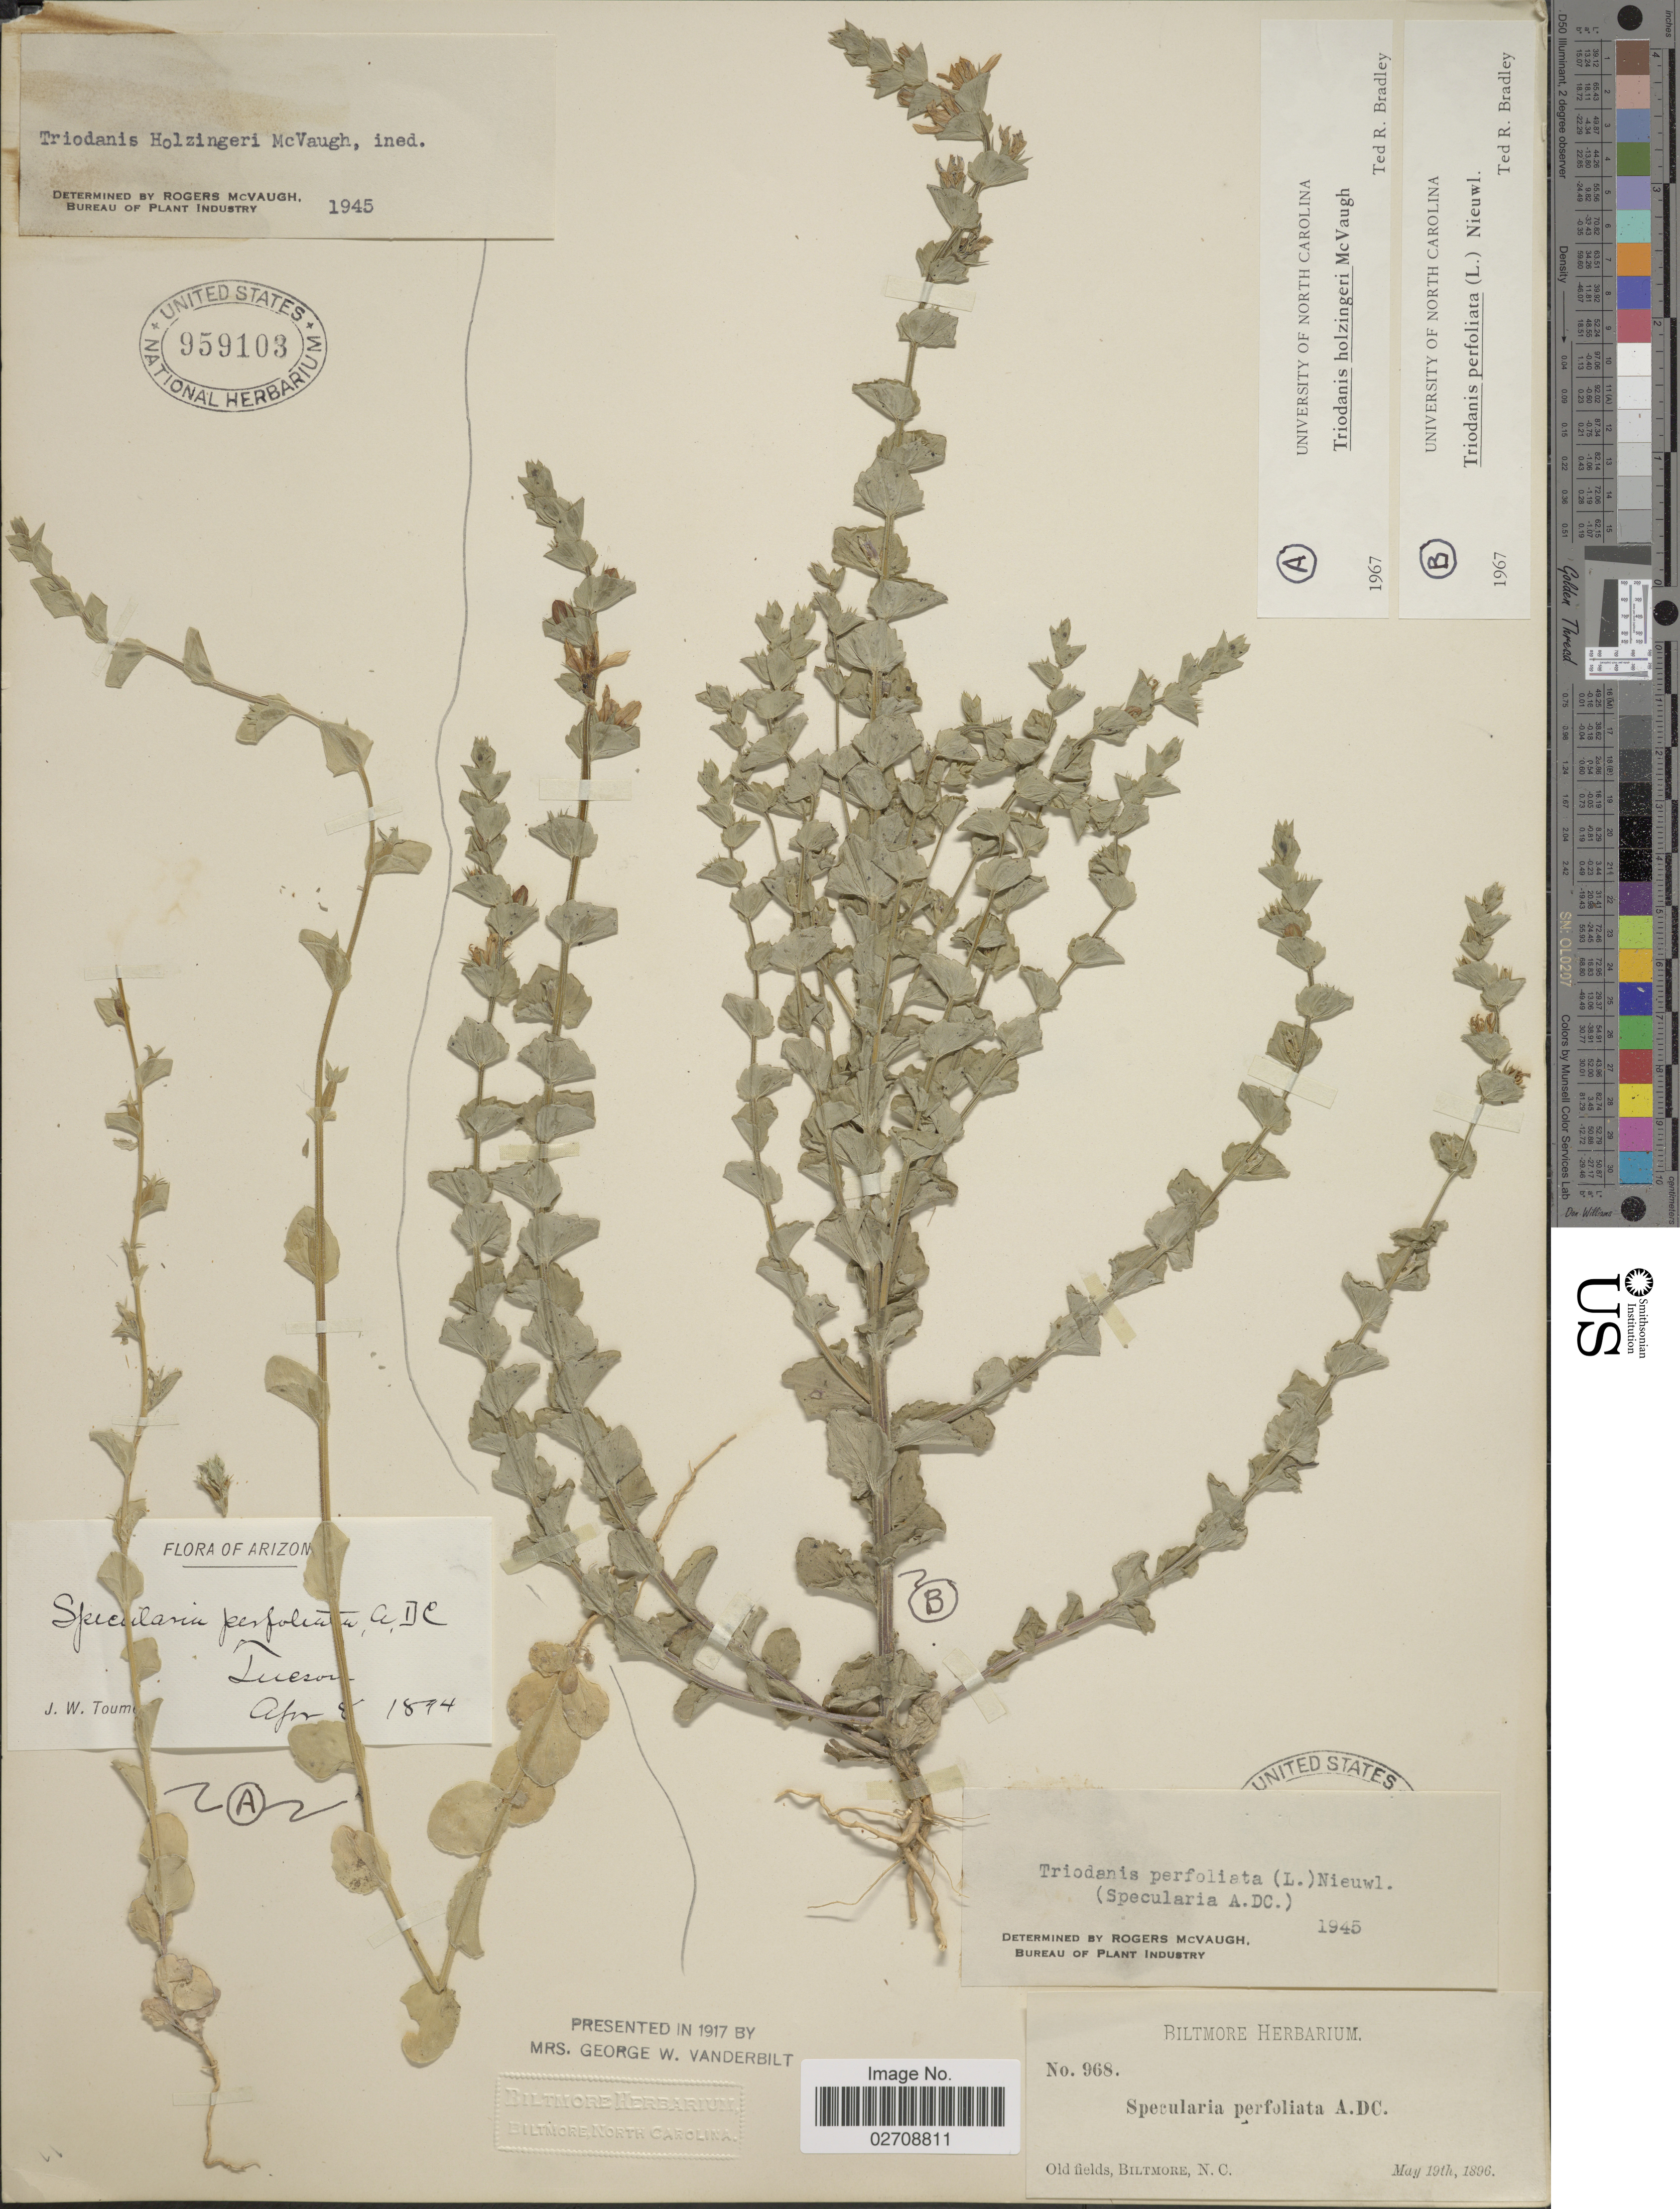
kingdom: Plantae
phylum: Tracheophyta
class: Magnoliopsida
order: Asterales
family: Campanulaceae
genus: Triodanis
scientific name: Triodanis holzingeri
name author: McVaugh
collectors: ex herb. Biltmore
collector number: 968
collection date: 1896-05-19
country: United States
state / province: North Carolina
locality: Old fields, Biltmore, N. C.